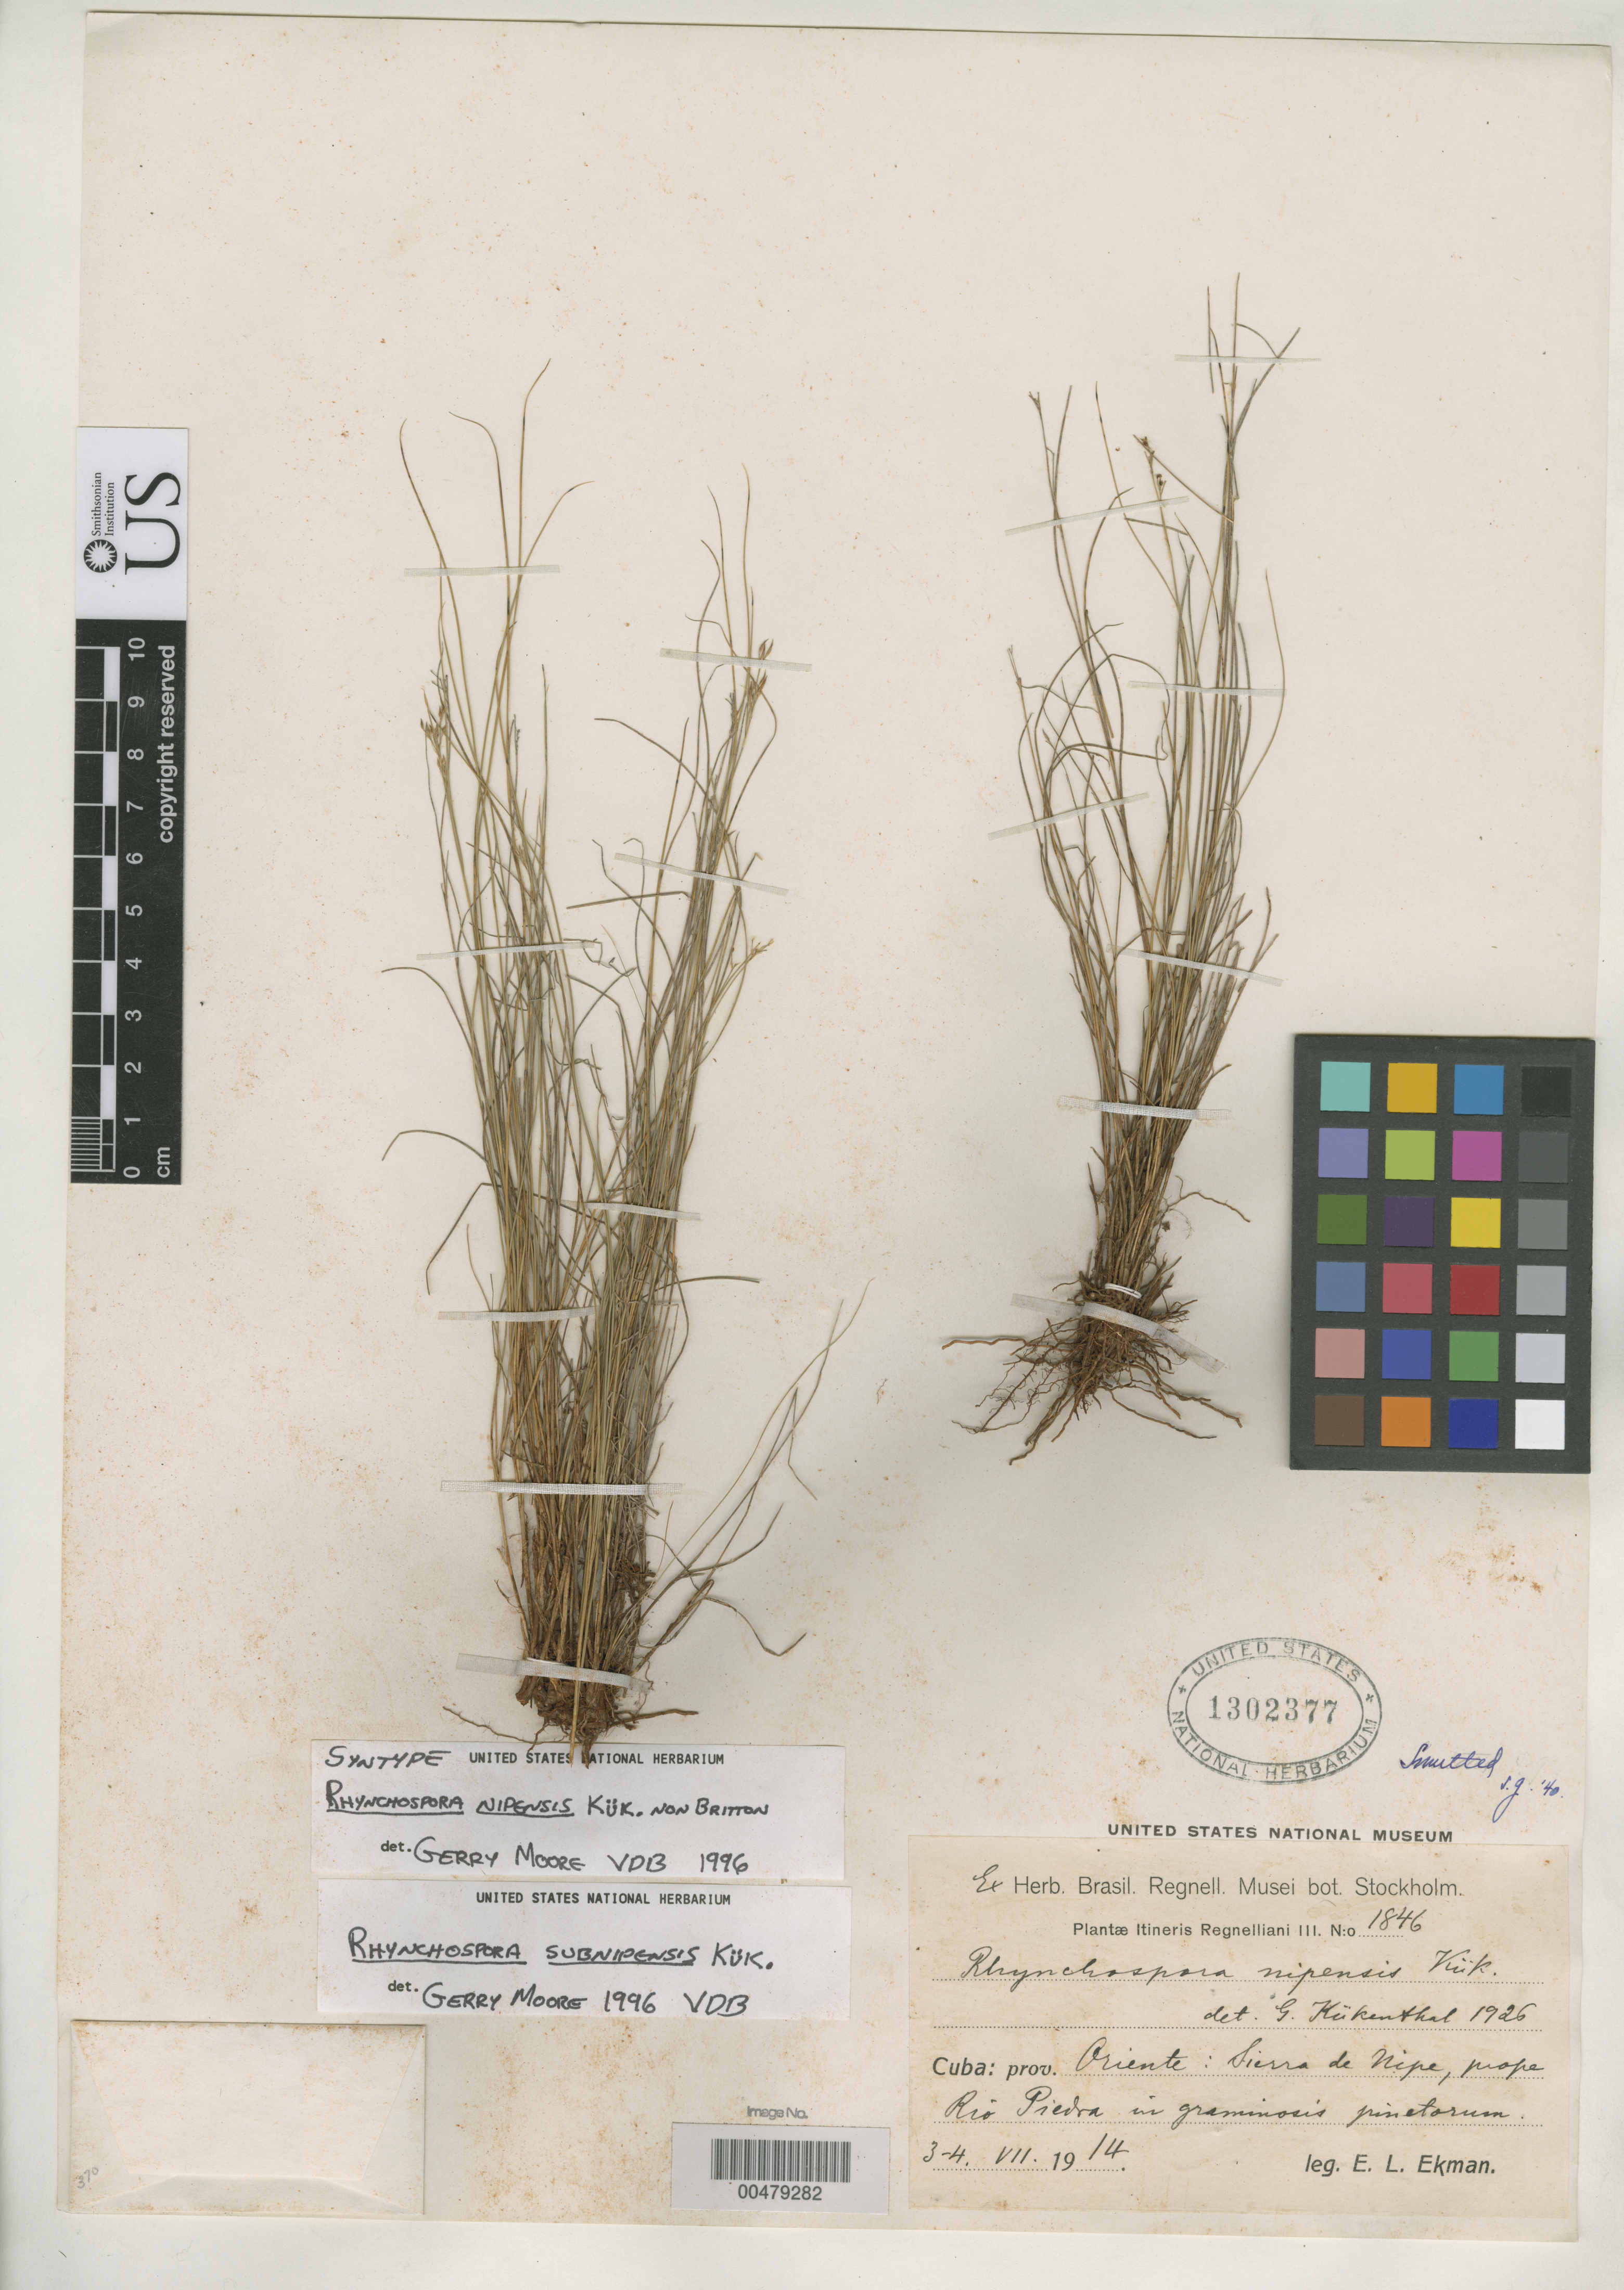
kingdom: Plantae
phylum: Tracheophyta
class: Liliopsida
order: Poales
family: Cyperaceae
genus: Rhynchospora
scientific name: Rhynchospora nipensis Kük., nom. illeg.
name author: Kük.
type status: Isosyntype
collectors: E. L. Ekman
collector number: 1846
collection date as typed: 03 Jul 1914 to 04 Jul 1914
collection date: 1914-07-03/1914-07-04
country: Cuba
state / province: Oriente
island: Greater Antilles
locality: Sierra Denipe, prope Rio Piedra.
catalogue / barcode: US 1302377-2